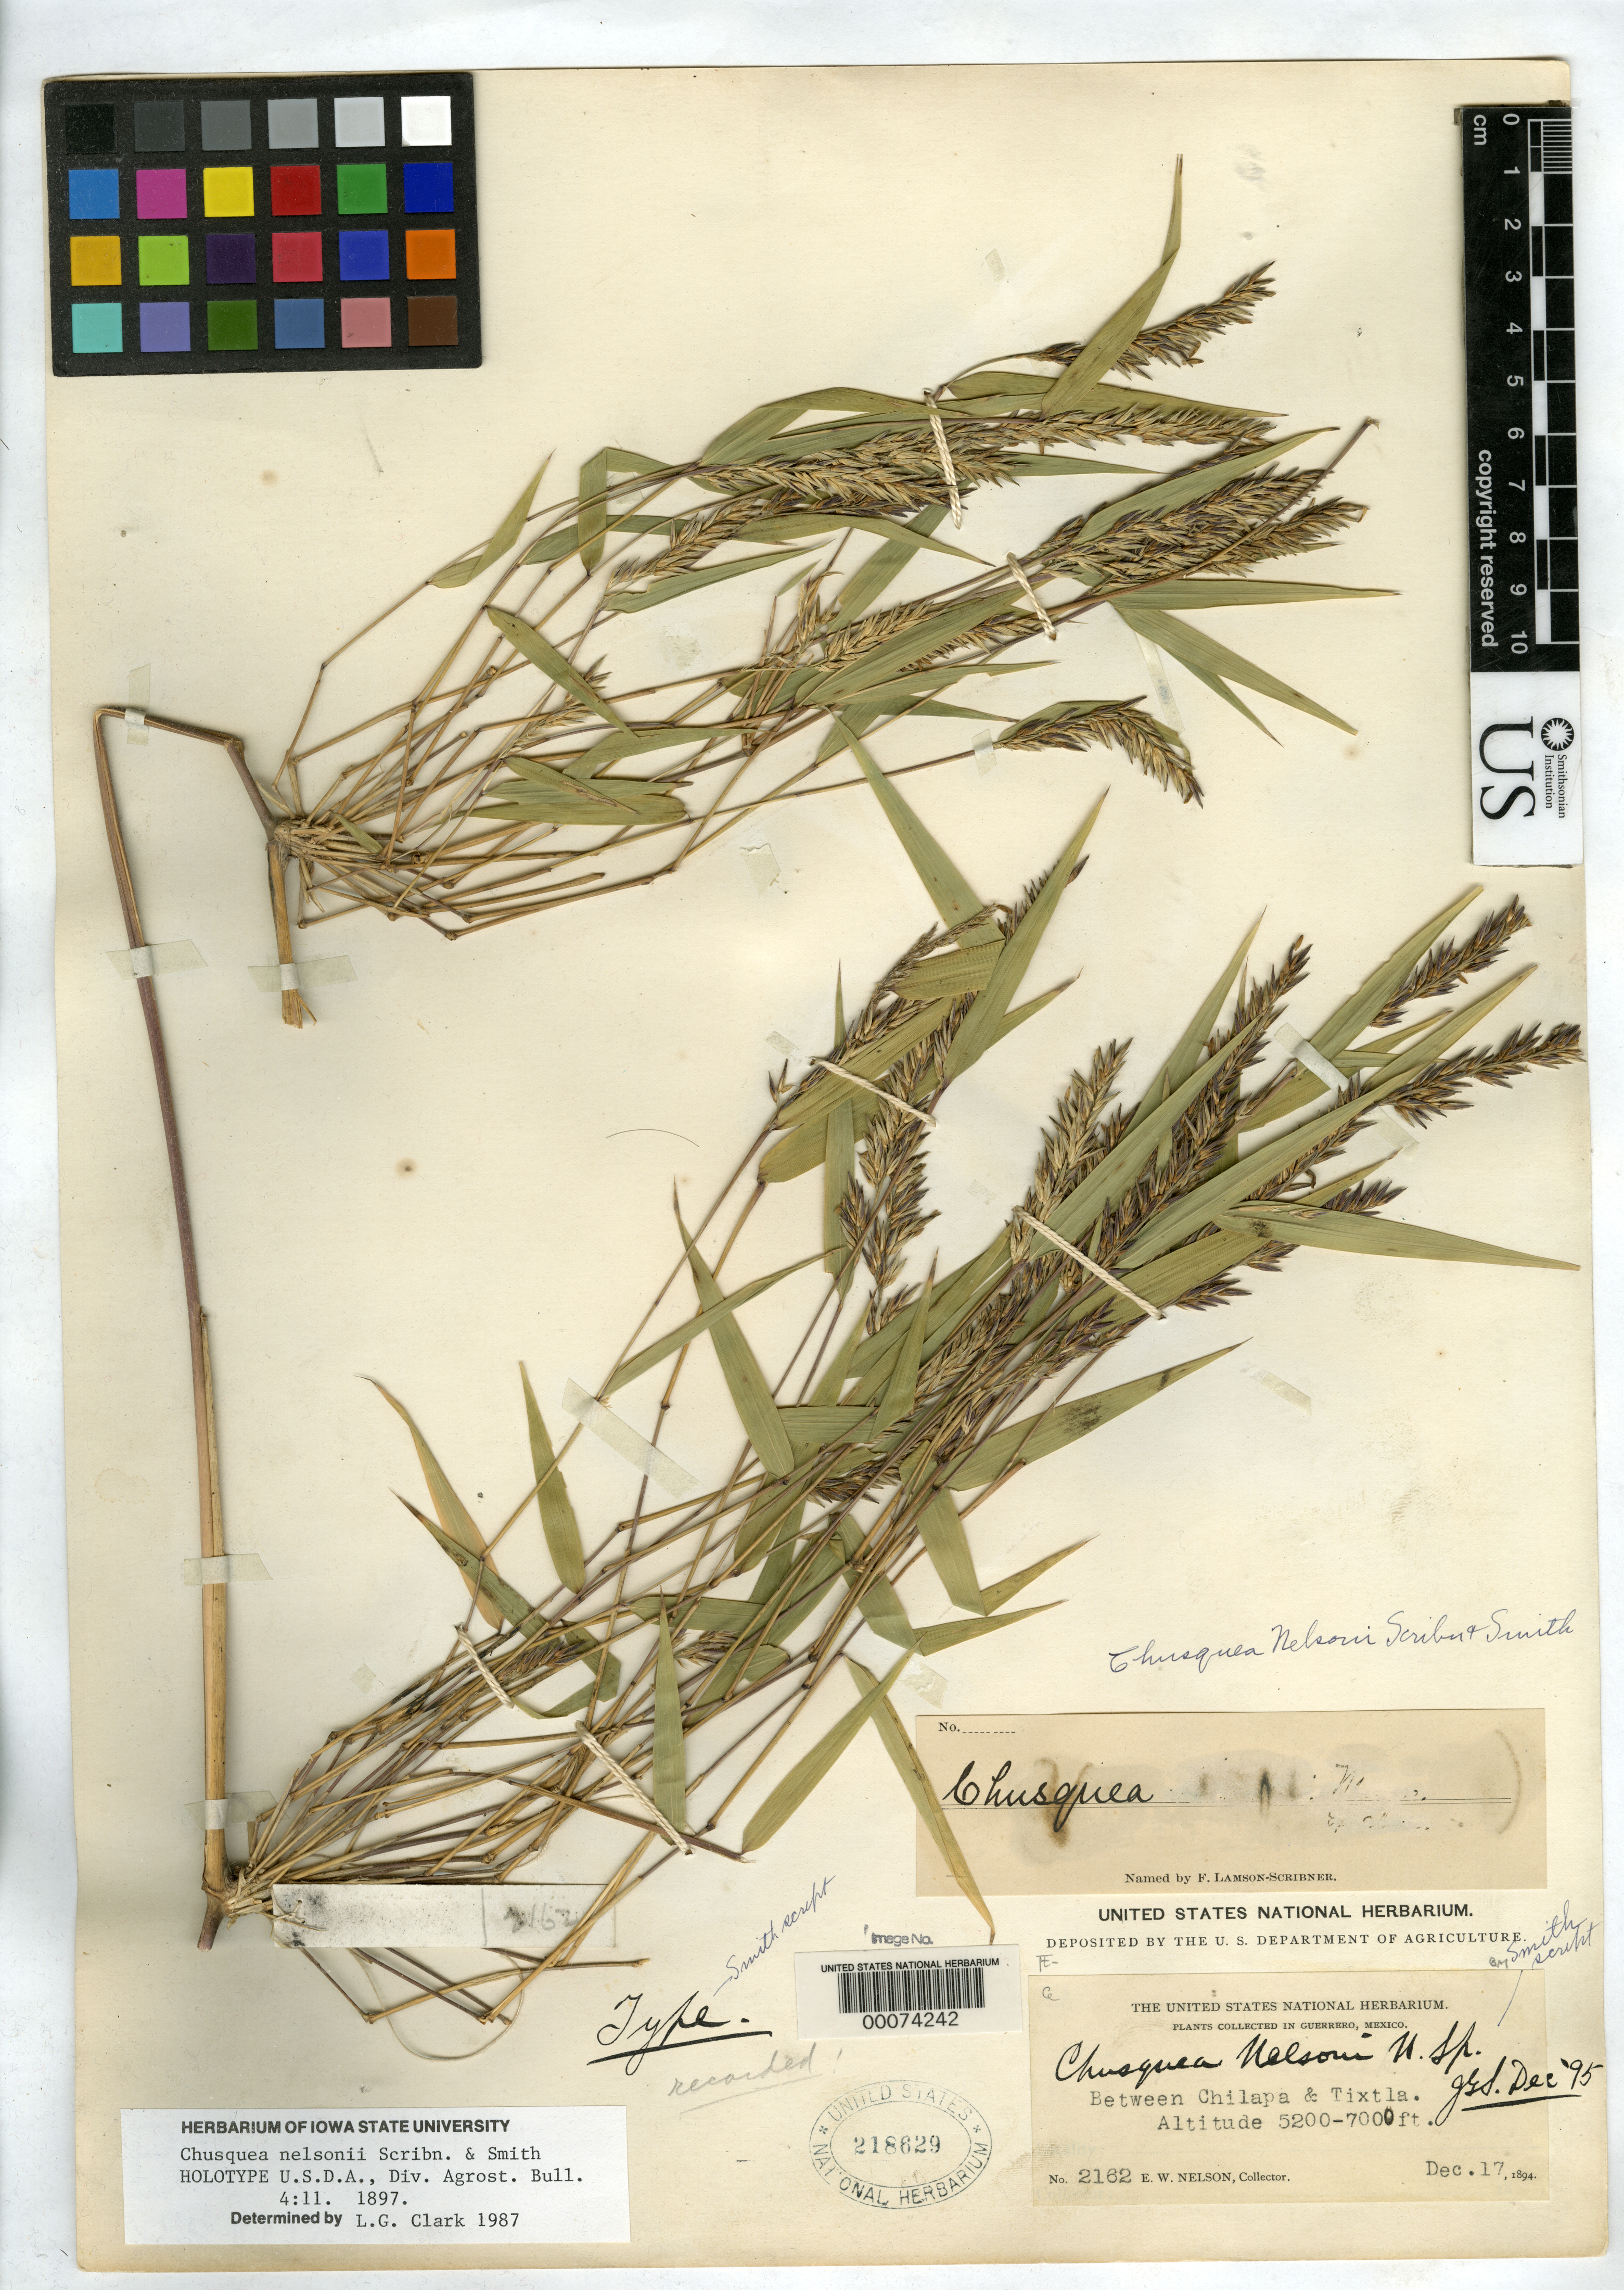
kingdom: Plantae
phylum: Tracheophyta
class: Liliopsida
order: Poales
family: Poaceae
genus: Chusquea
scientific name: Chusquea nelsonii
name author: Scribn. & J.G. Sm.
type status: Type Collection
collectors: E. W. Nelson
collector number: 2162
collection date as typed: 17 Dec 1894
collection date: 1894-12-17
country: Mexico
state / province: Guerrero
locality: Between Chilapa and Tixtla.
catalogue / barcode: US 218629